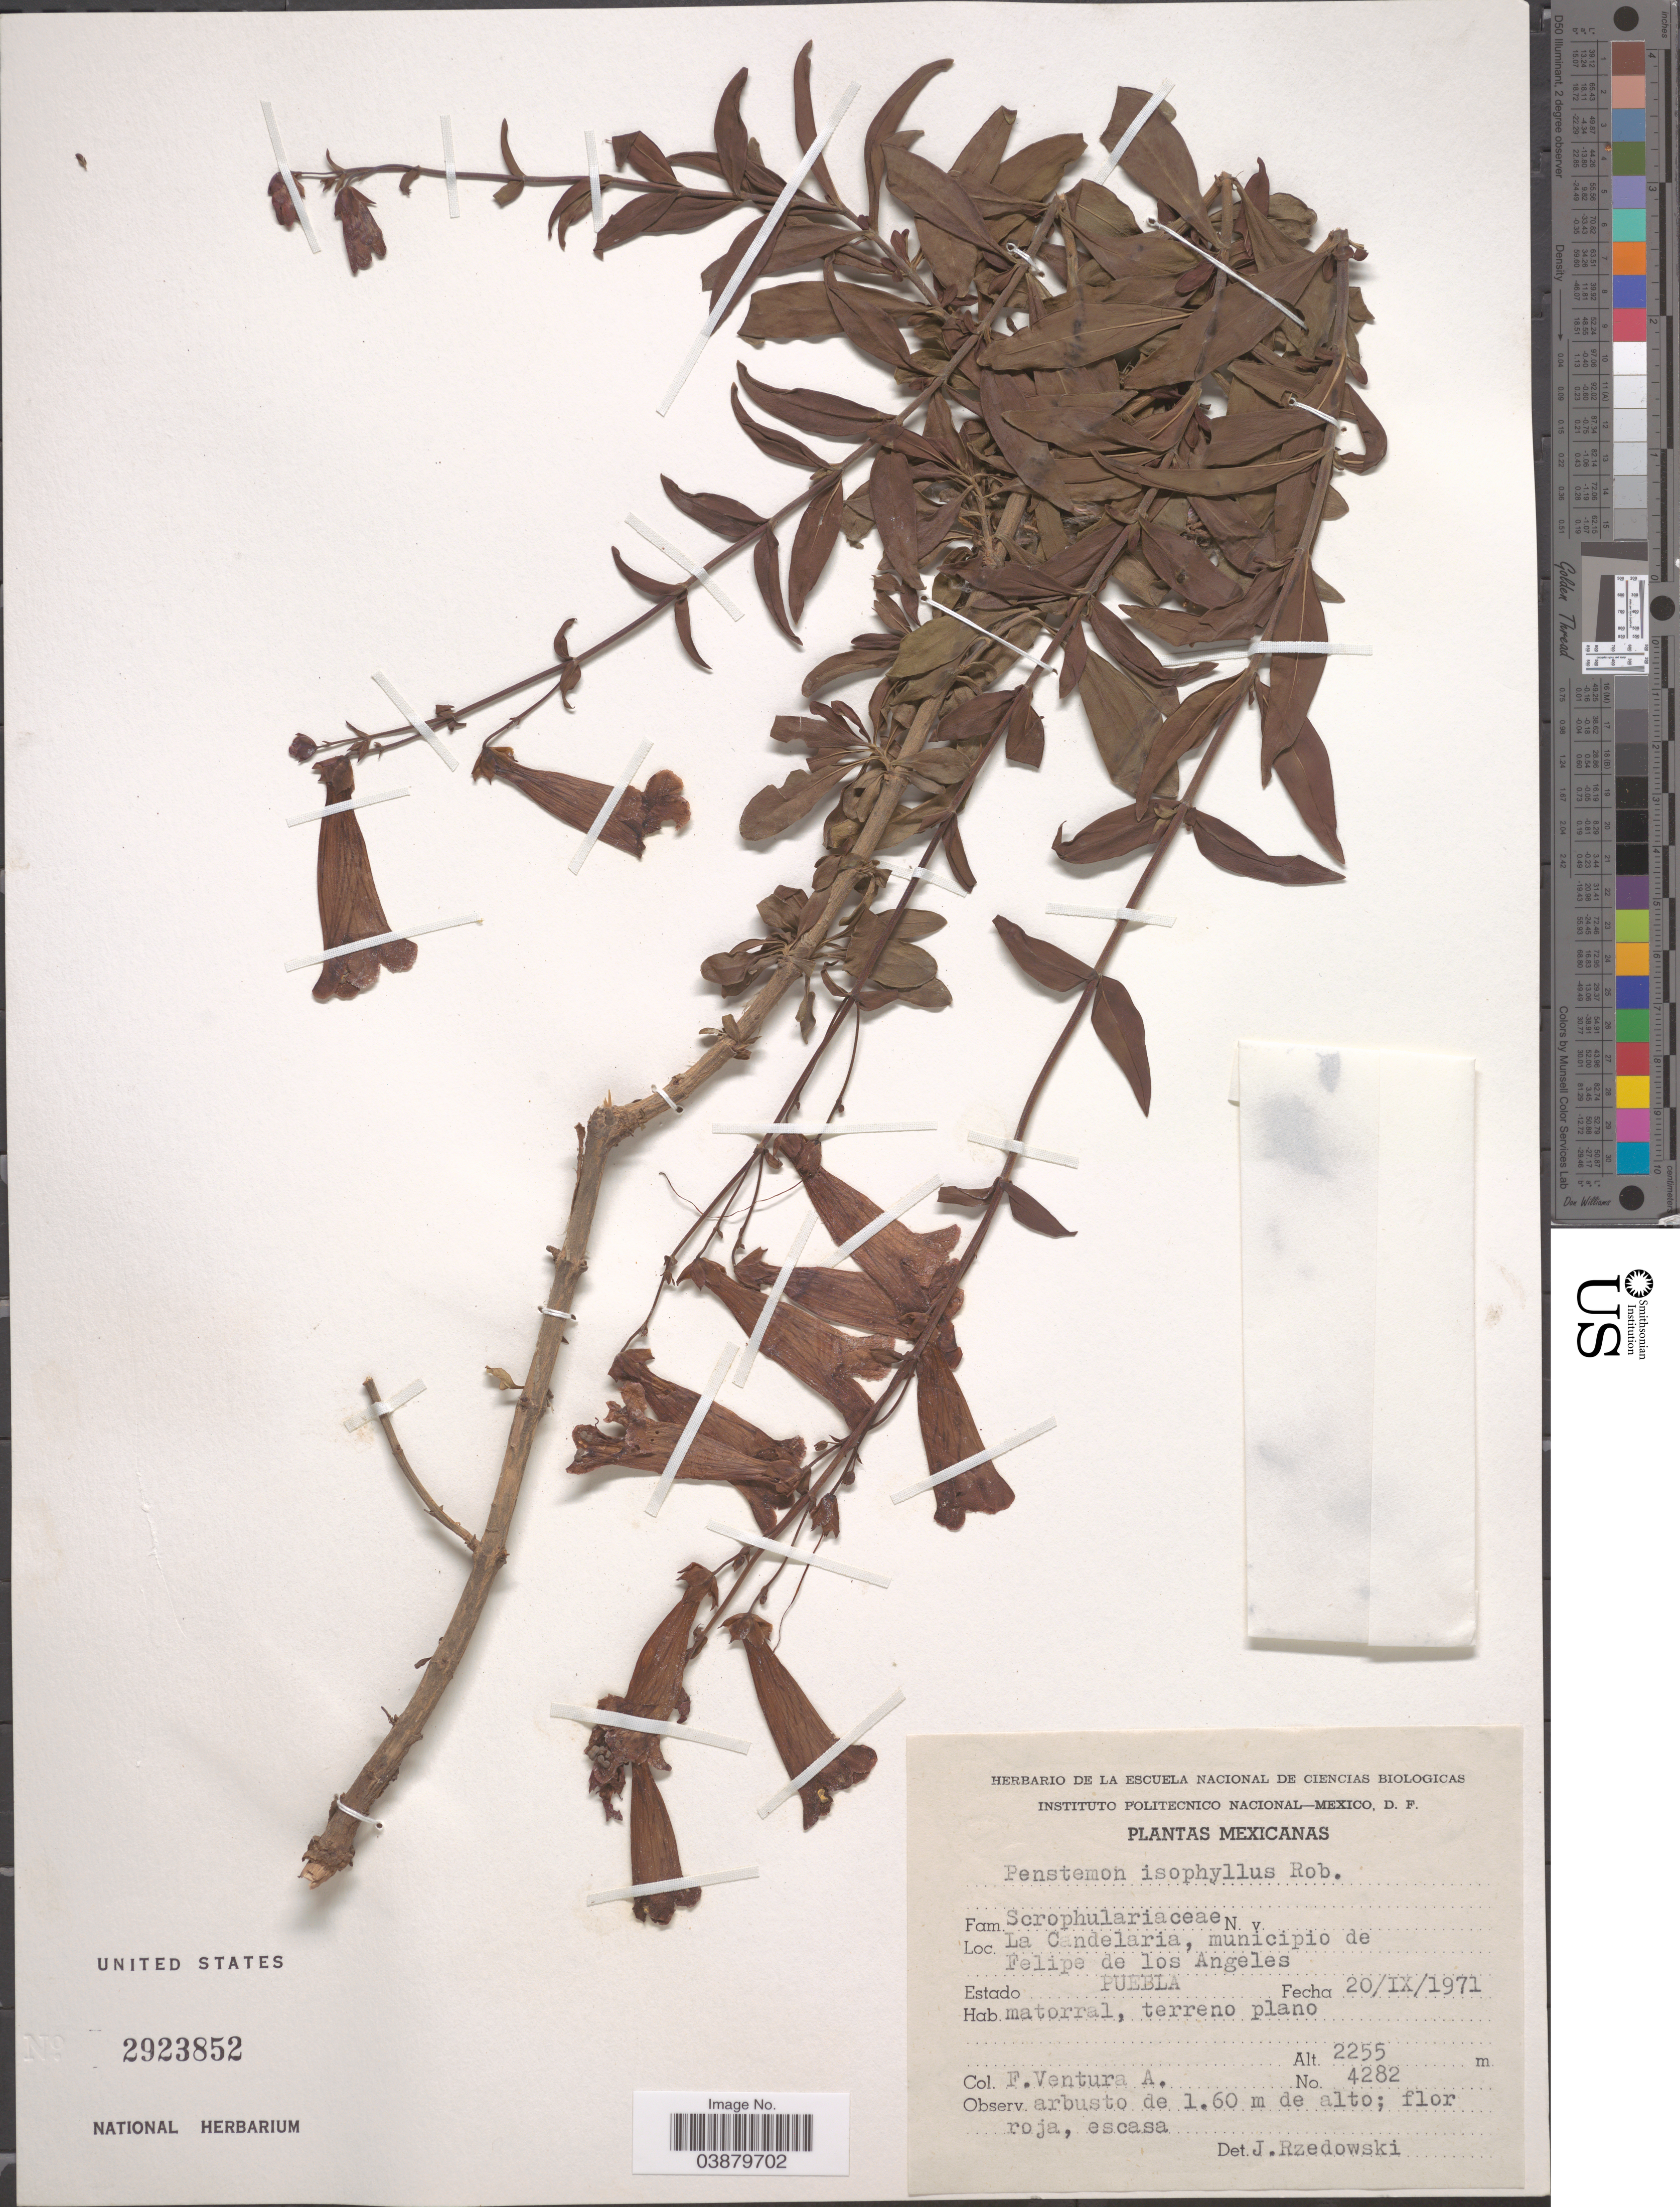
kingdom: Plantae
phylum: Tracheophyta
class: Magnoliopsida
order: Lamiales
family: Plantaginaceae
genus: Penstemon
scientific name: Penstemon isophyllus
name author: B.L. Rob.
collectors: F. Ventura A.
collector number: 4282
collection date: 1971-09-20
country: Mexico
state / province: Puebla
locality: La Candelaria, municipio de Felipe de los Angeles.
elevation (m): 2255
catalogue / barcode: US 2923852